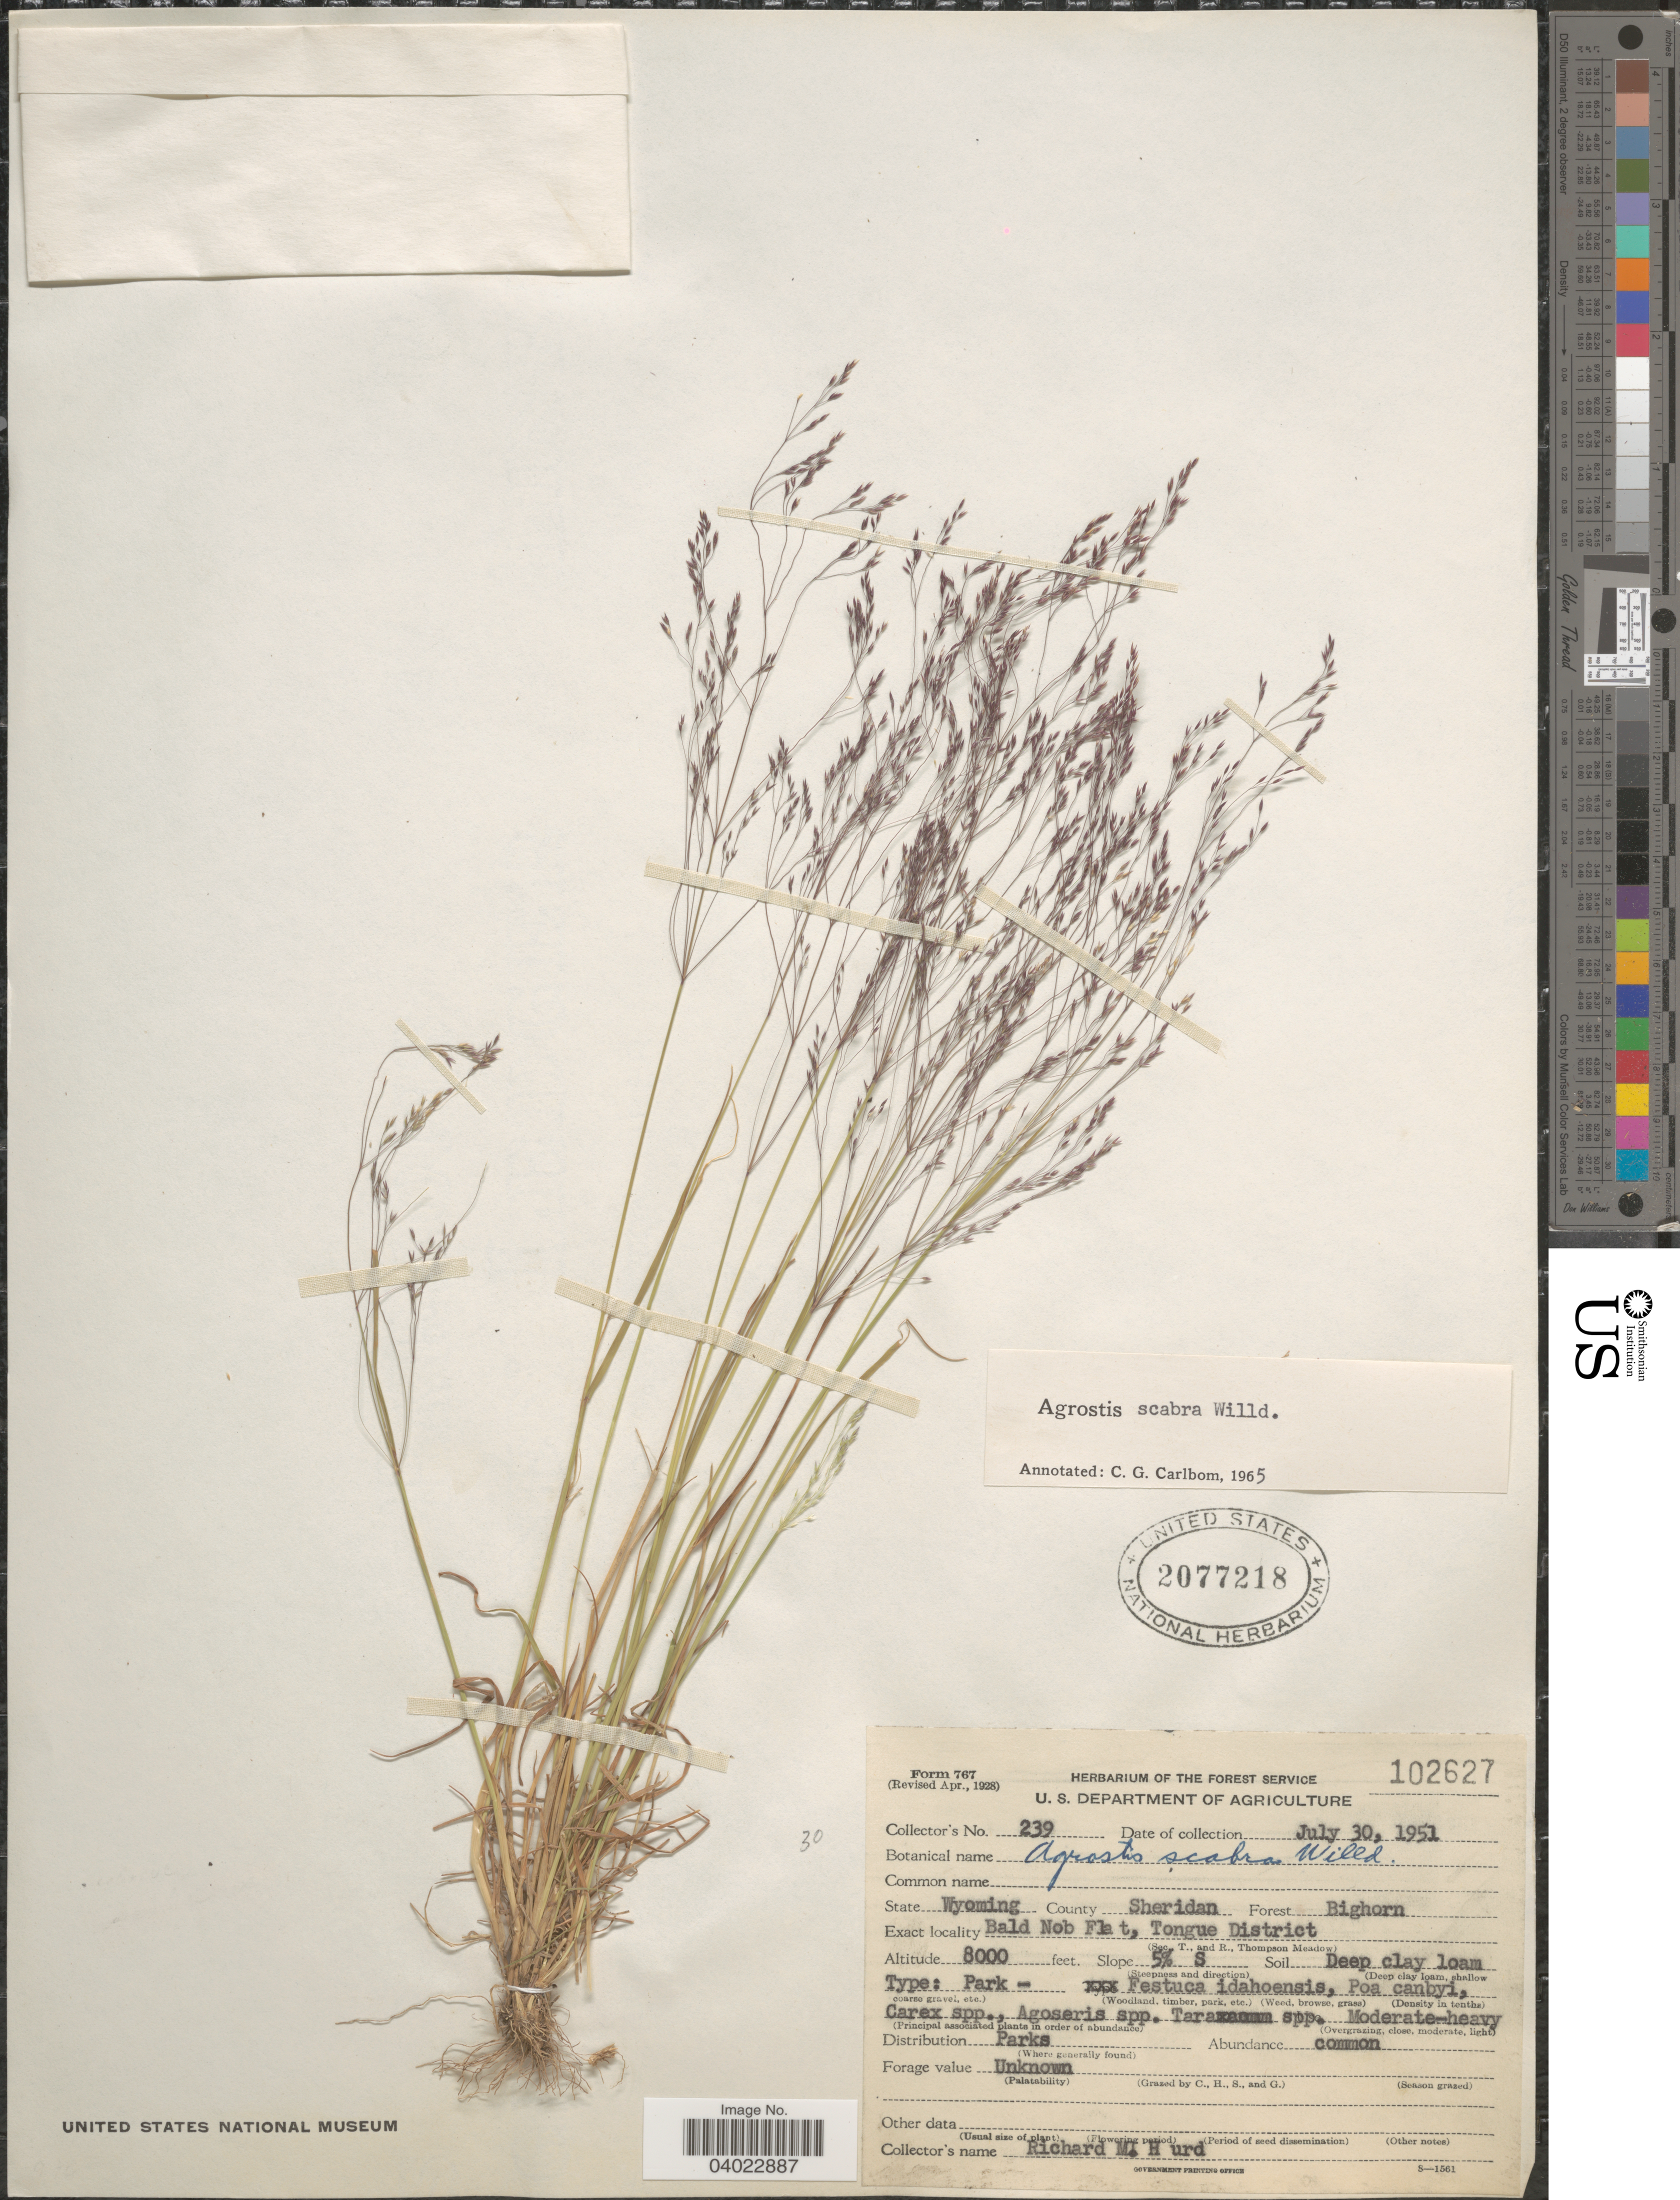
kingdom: Plantae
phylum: Tracheophyta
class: Liliopsida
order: Poales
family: Poaceae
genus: Agrostis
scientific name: Agrostis scabra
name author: Willd.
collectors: R. Hurd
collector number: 239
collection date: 1951-07-30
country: United States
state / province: Wyoming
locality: County Sheridan. Forest Bighorn. Bald Nob Flat, Tongue District. Slope 5% S.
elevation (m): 2438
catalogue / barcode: US 2077218